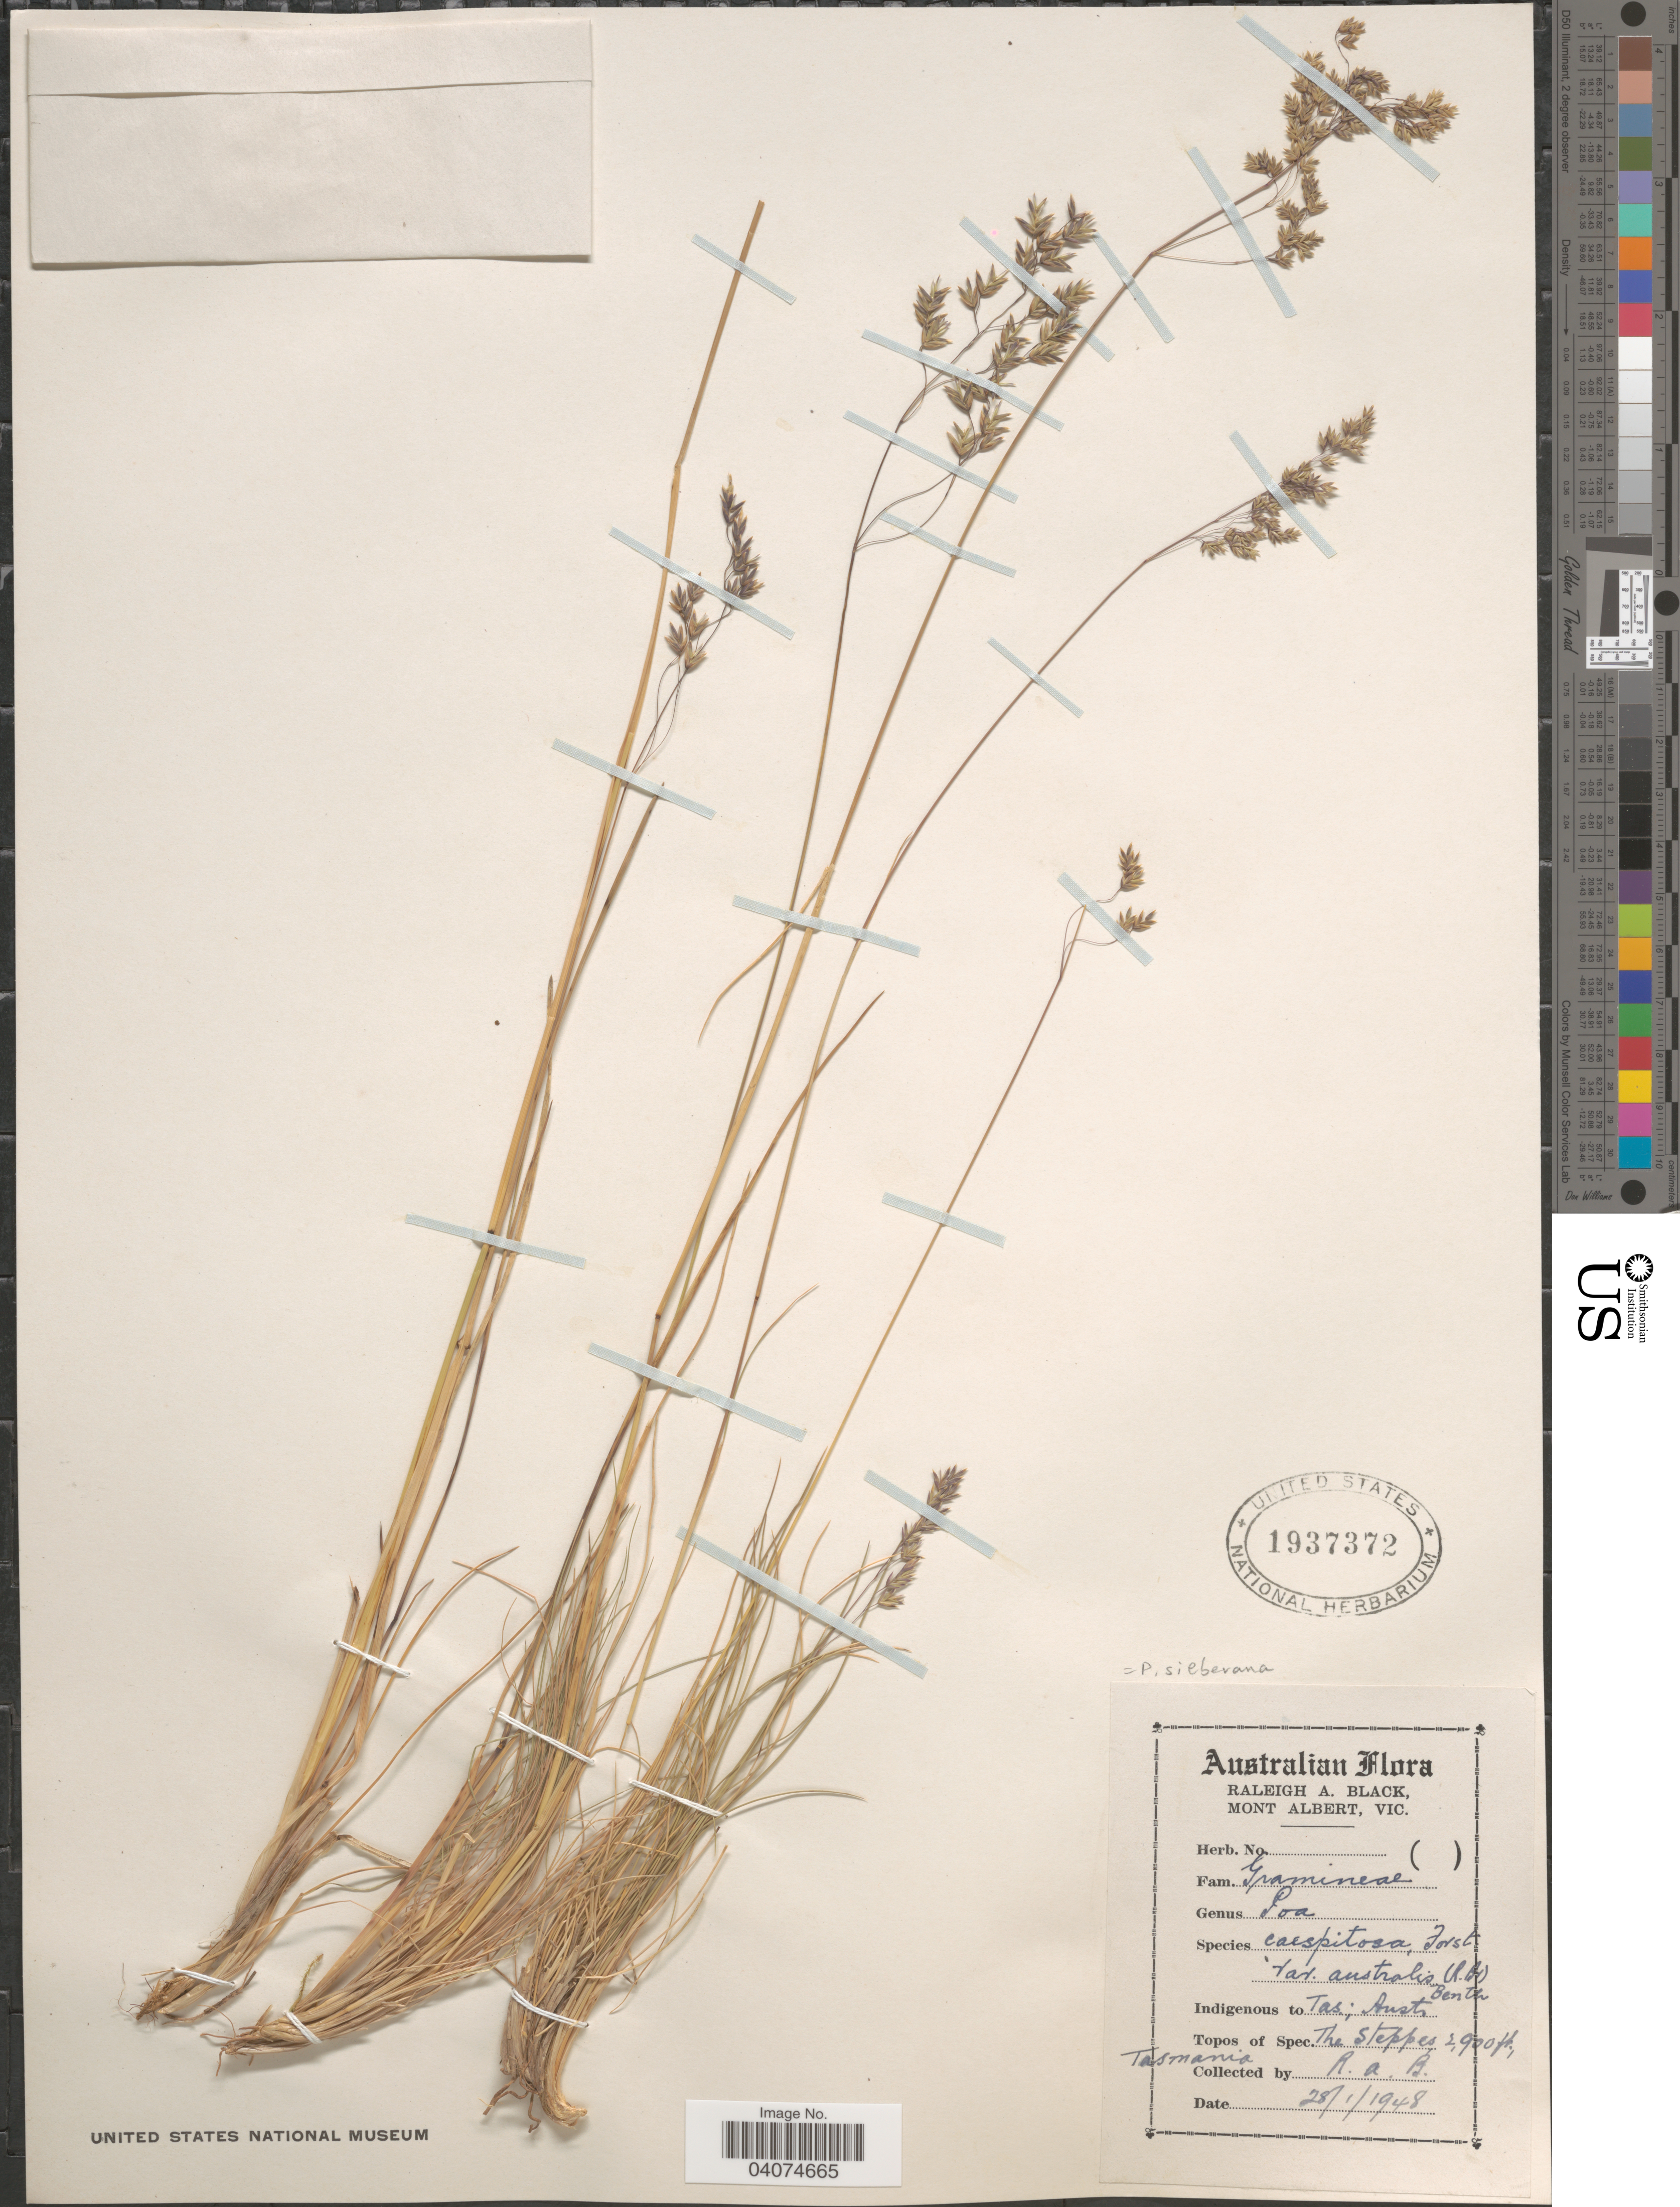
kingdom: Plantae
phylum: Tracheophyta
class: Liliopsida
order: Poales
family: Poaceae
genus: Poa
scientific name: Poa sieberiana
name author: Spreng.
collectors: R. A. Black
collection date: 1948-01-28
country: Australia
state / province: Tasmania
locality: The Steppes.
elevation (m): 884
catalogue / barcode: US 1937372